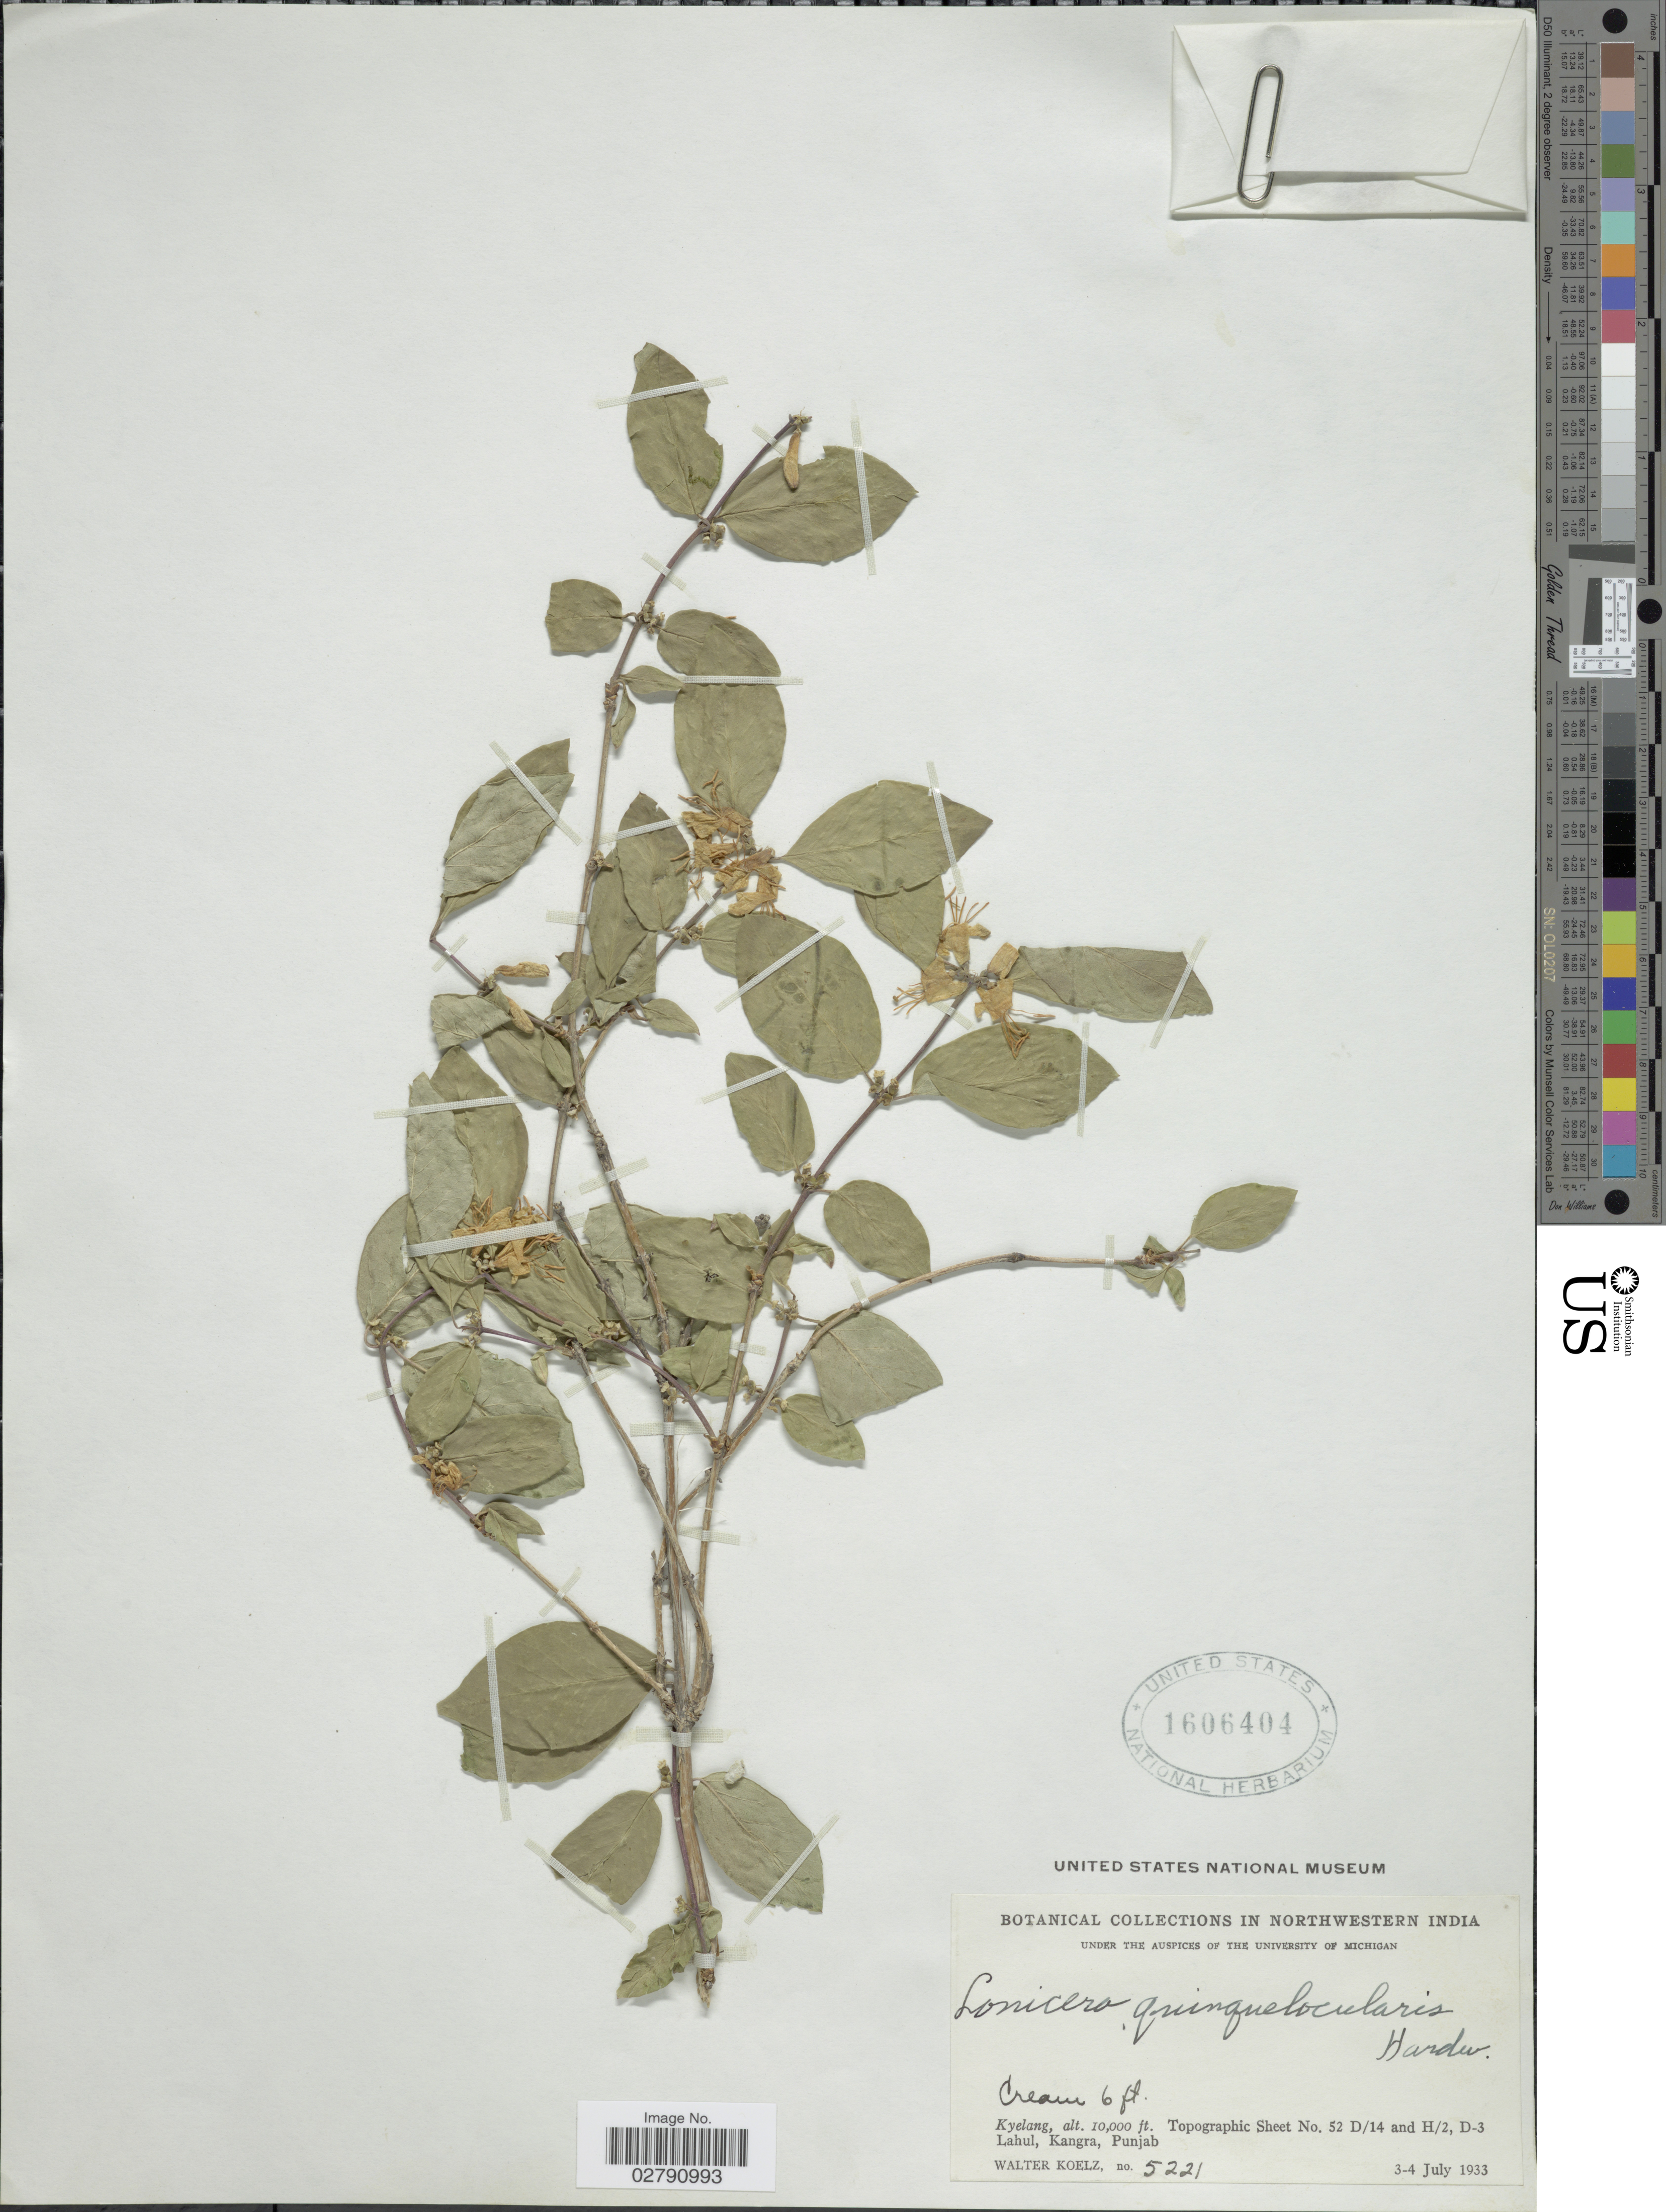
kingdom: Plantae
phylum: Tracheophyta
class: Magnoliopsida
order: Dipsacales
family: Caprifoliaceae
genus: Lonicera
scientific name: Lonicera quinquelocularis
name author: Hardw.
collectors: W. N. Koelz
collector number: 5221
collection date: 1933-07-03/1933-07-04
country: India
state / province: Punjab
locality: Kyelang. Topographic Sheet No. 52 D/14 and H/2, D-3 Lahul, Kangra.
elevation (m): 3048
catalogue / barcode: US 1606404